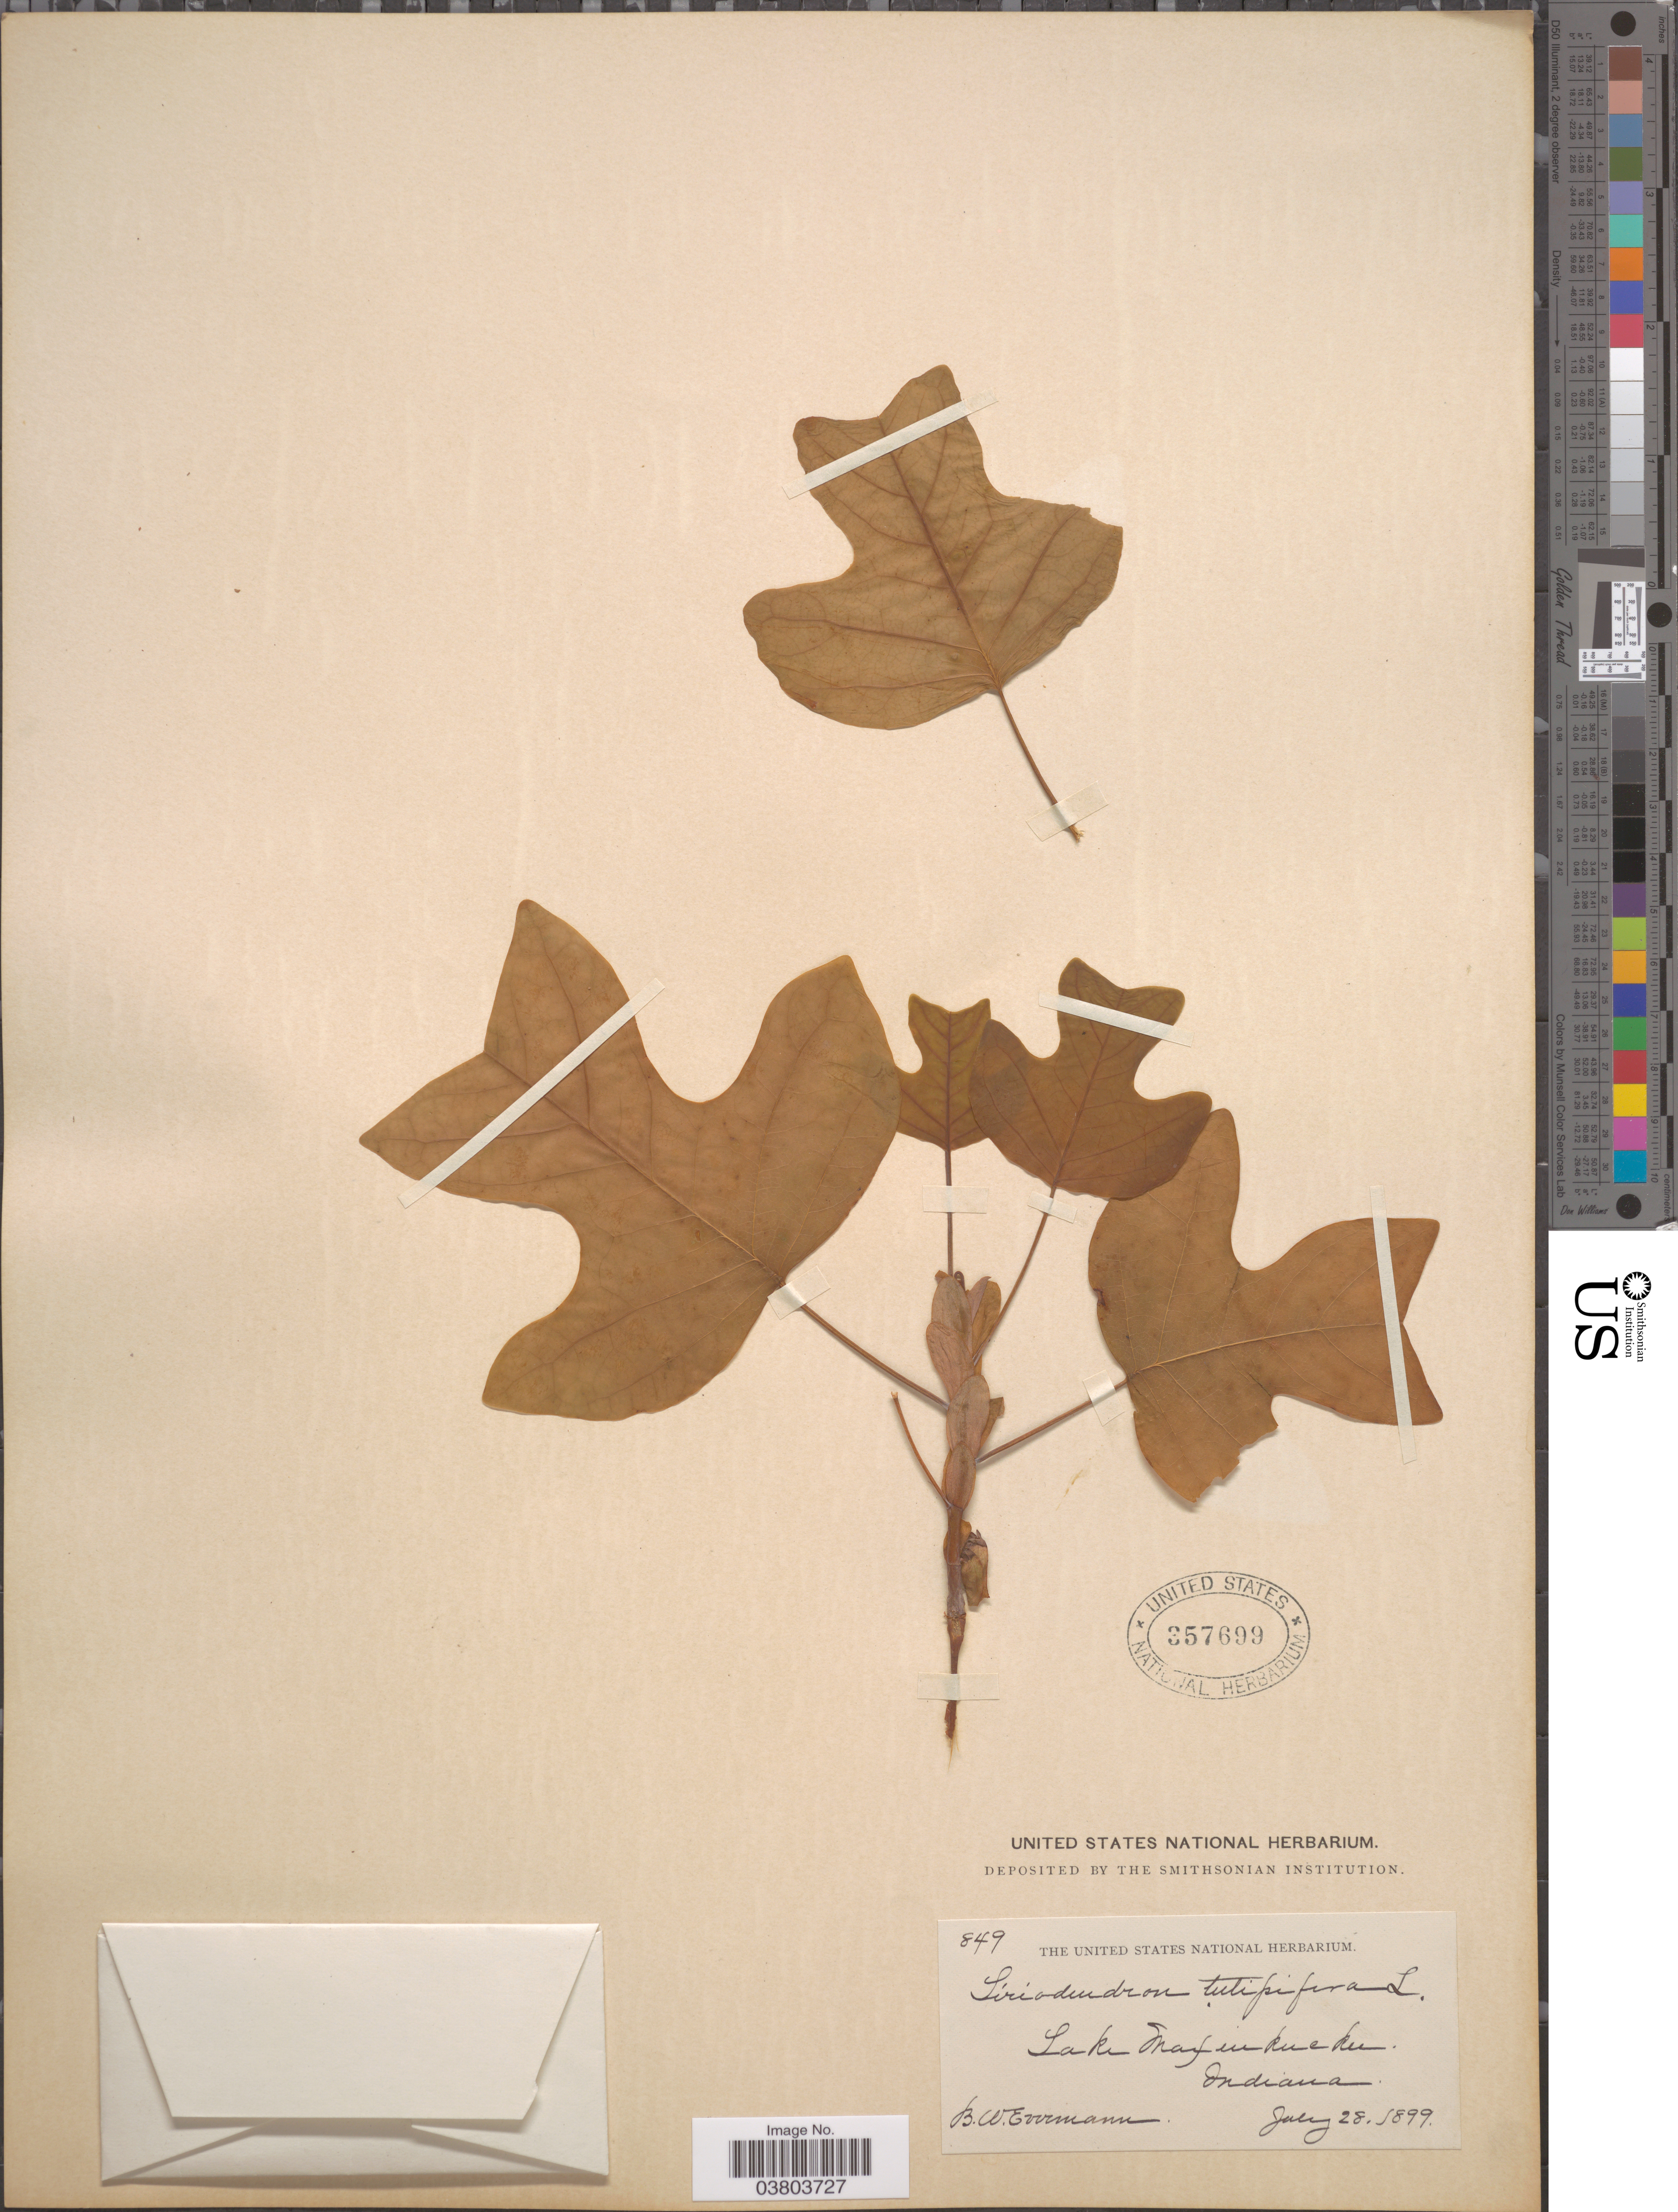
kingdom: Plantae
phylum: Tracheophyta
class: Magnoliopsida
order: Magnoliales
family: Magnoliaceae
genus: Liriodendron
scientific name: Liriodendron tulipifera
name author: L.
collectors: B. W. Evermann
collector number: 849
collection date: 1899-07-28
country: United States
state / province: Indiana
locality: Lake Maxinkuckee.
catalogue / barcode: US 357699